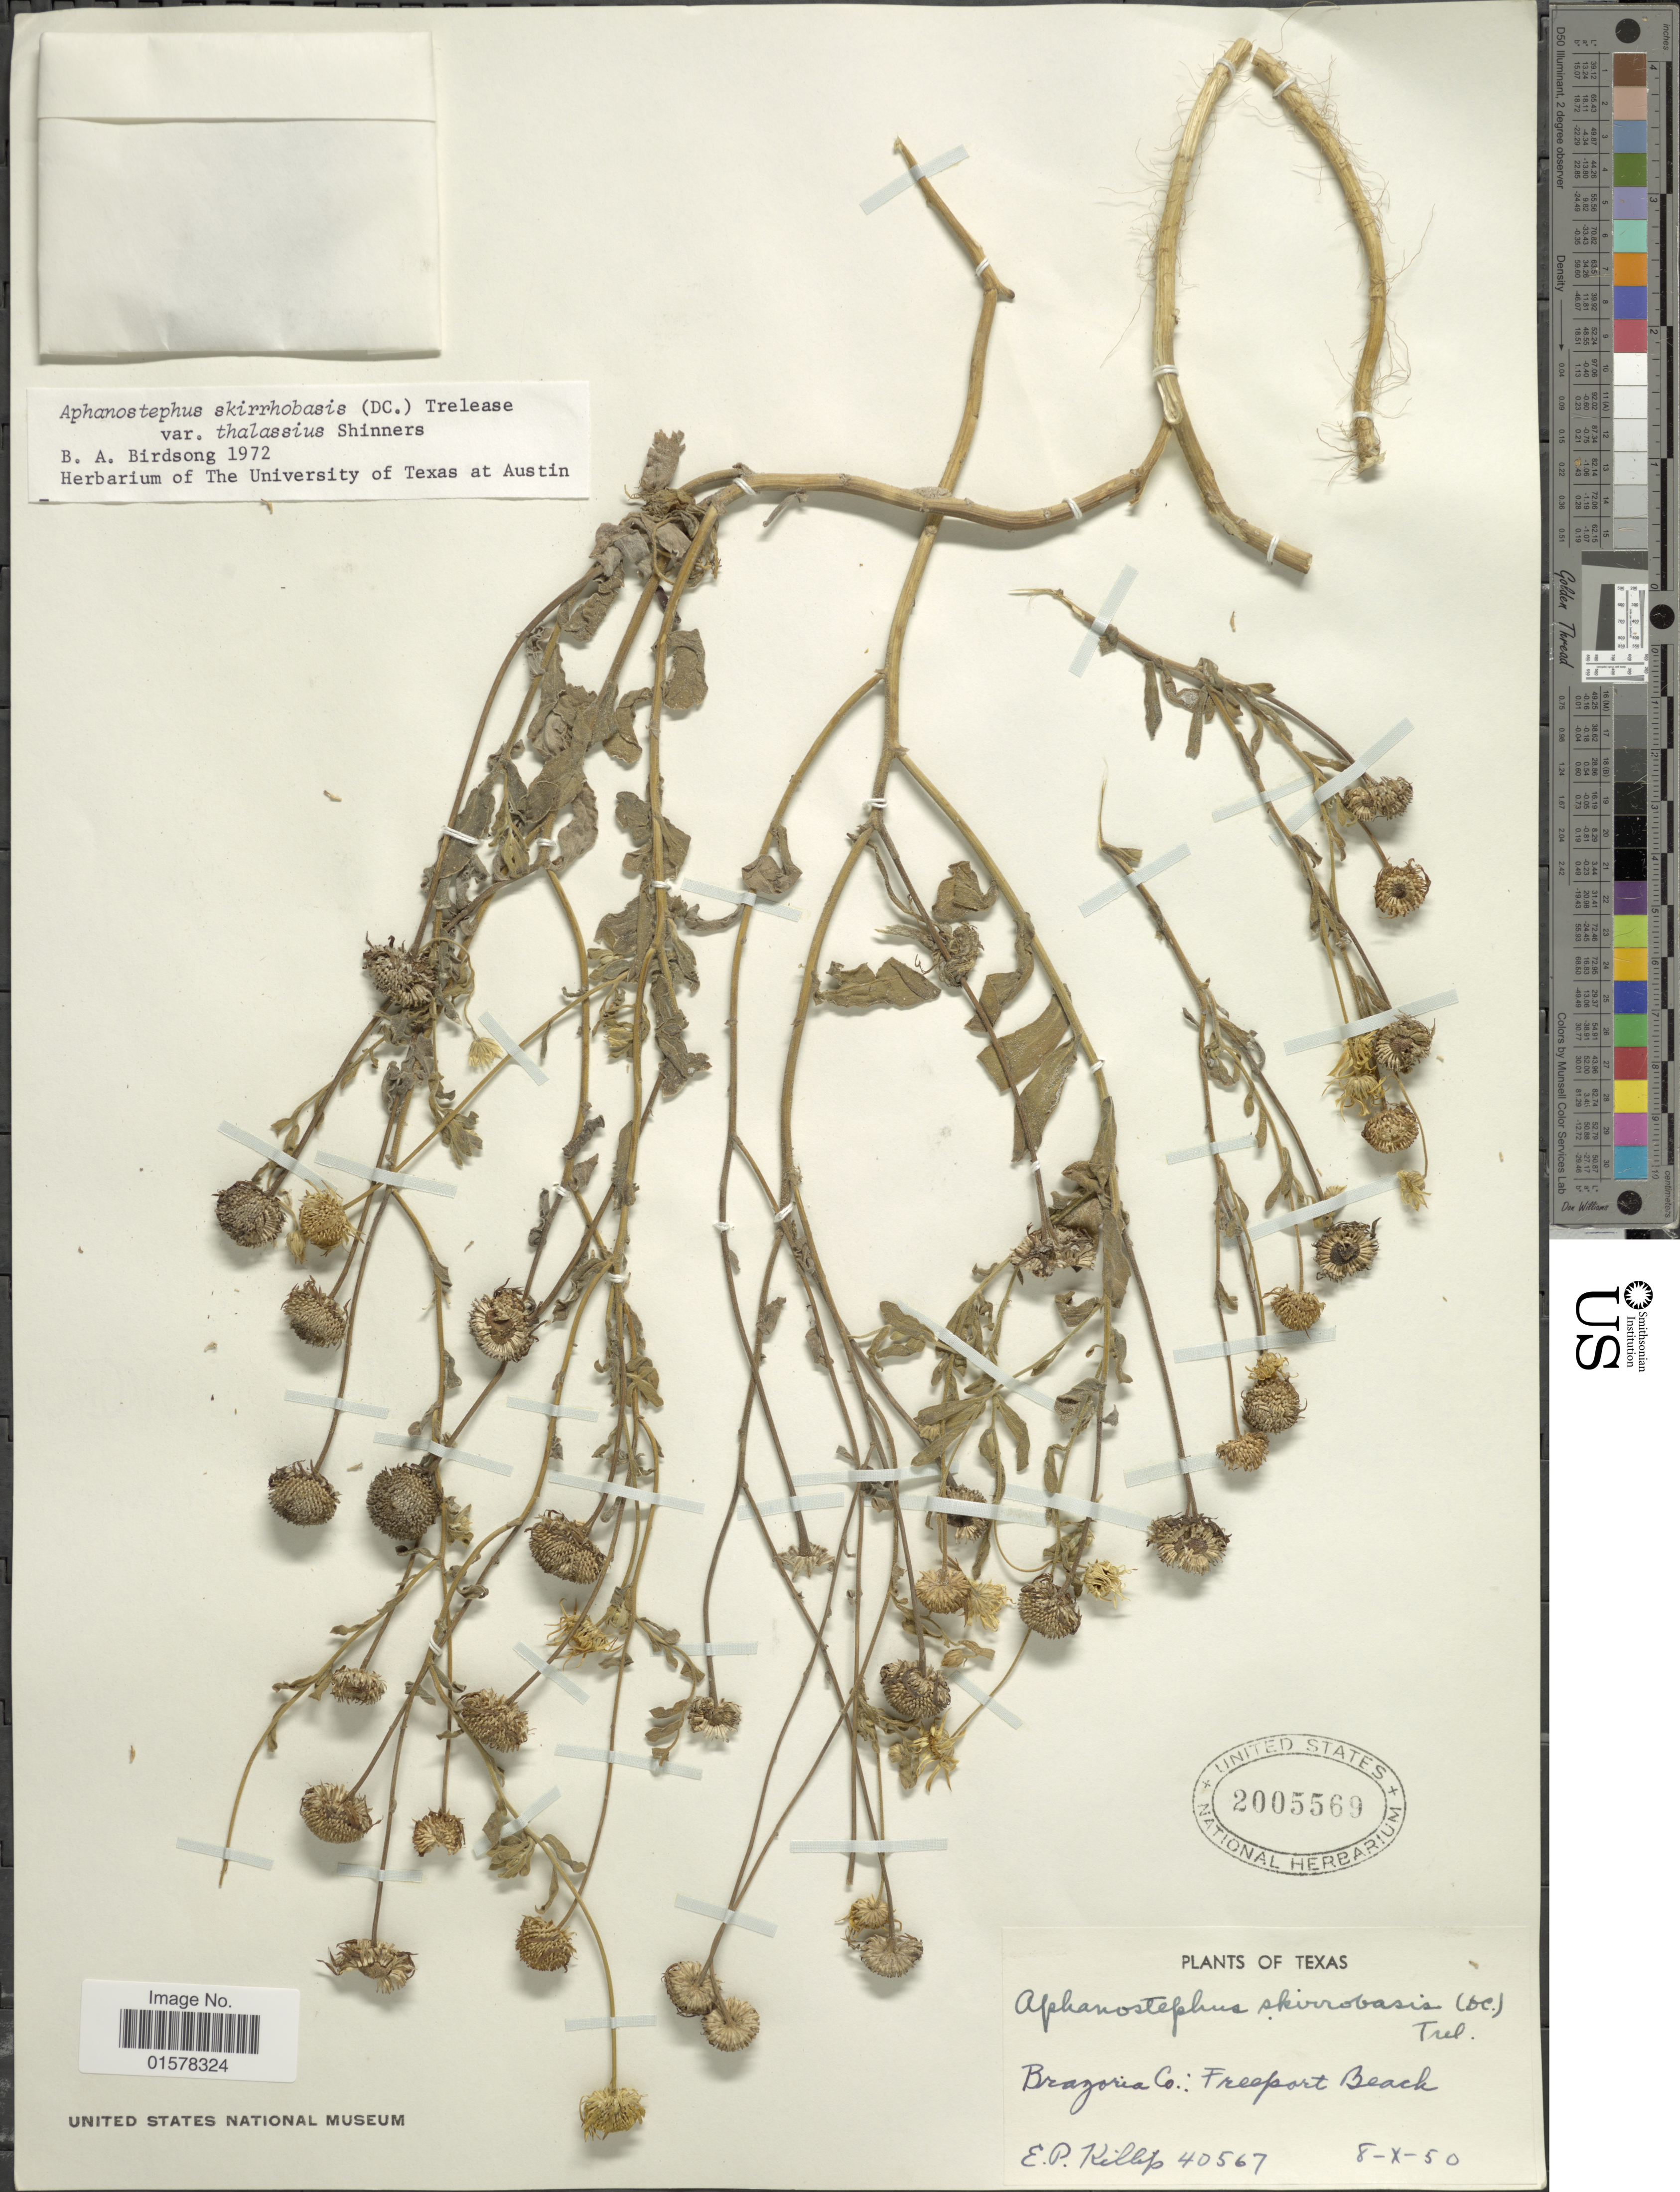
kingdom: Plantae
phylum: Tracheophyta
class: Magnoliopsida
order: Asterales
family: Asteraceae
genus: Aphanostephus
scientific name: Aphanostephus skirrhobasis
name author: (DC.) Trel. ex Coville & Branner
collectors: E. P. Killip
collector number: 40567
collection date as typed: Transcribed d/m/y: 8/10/50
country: United States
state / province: Texas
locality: Brazoria Co.: Freeport Beach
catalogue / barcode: US 2005569